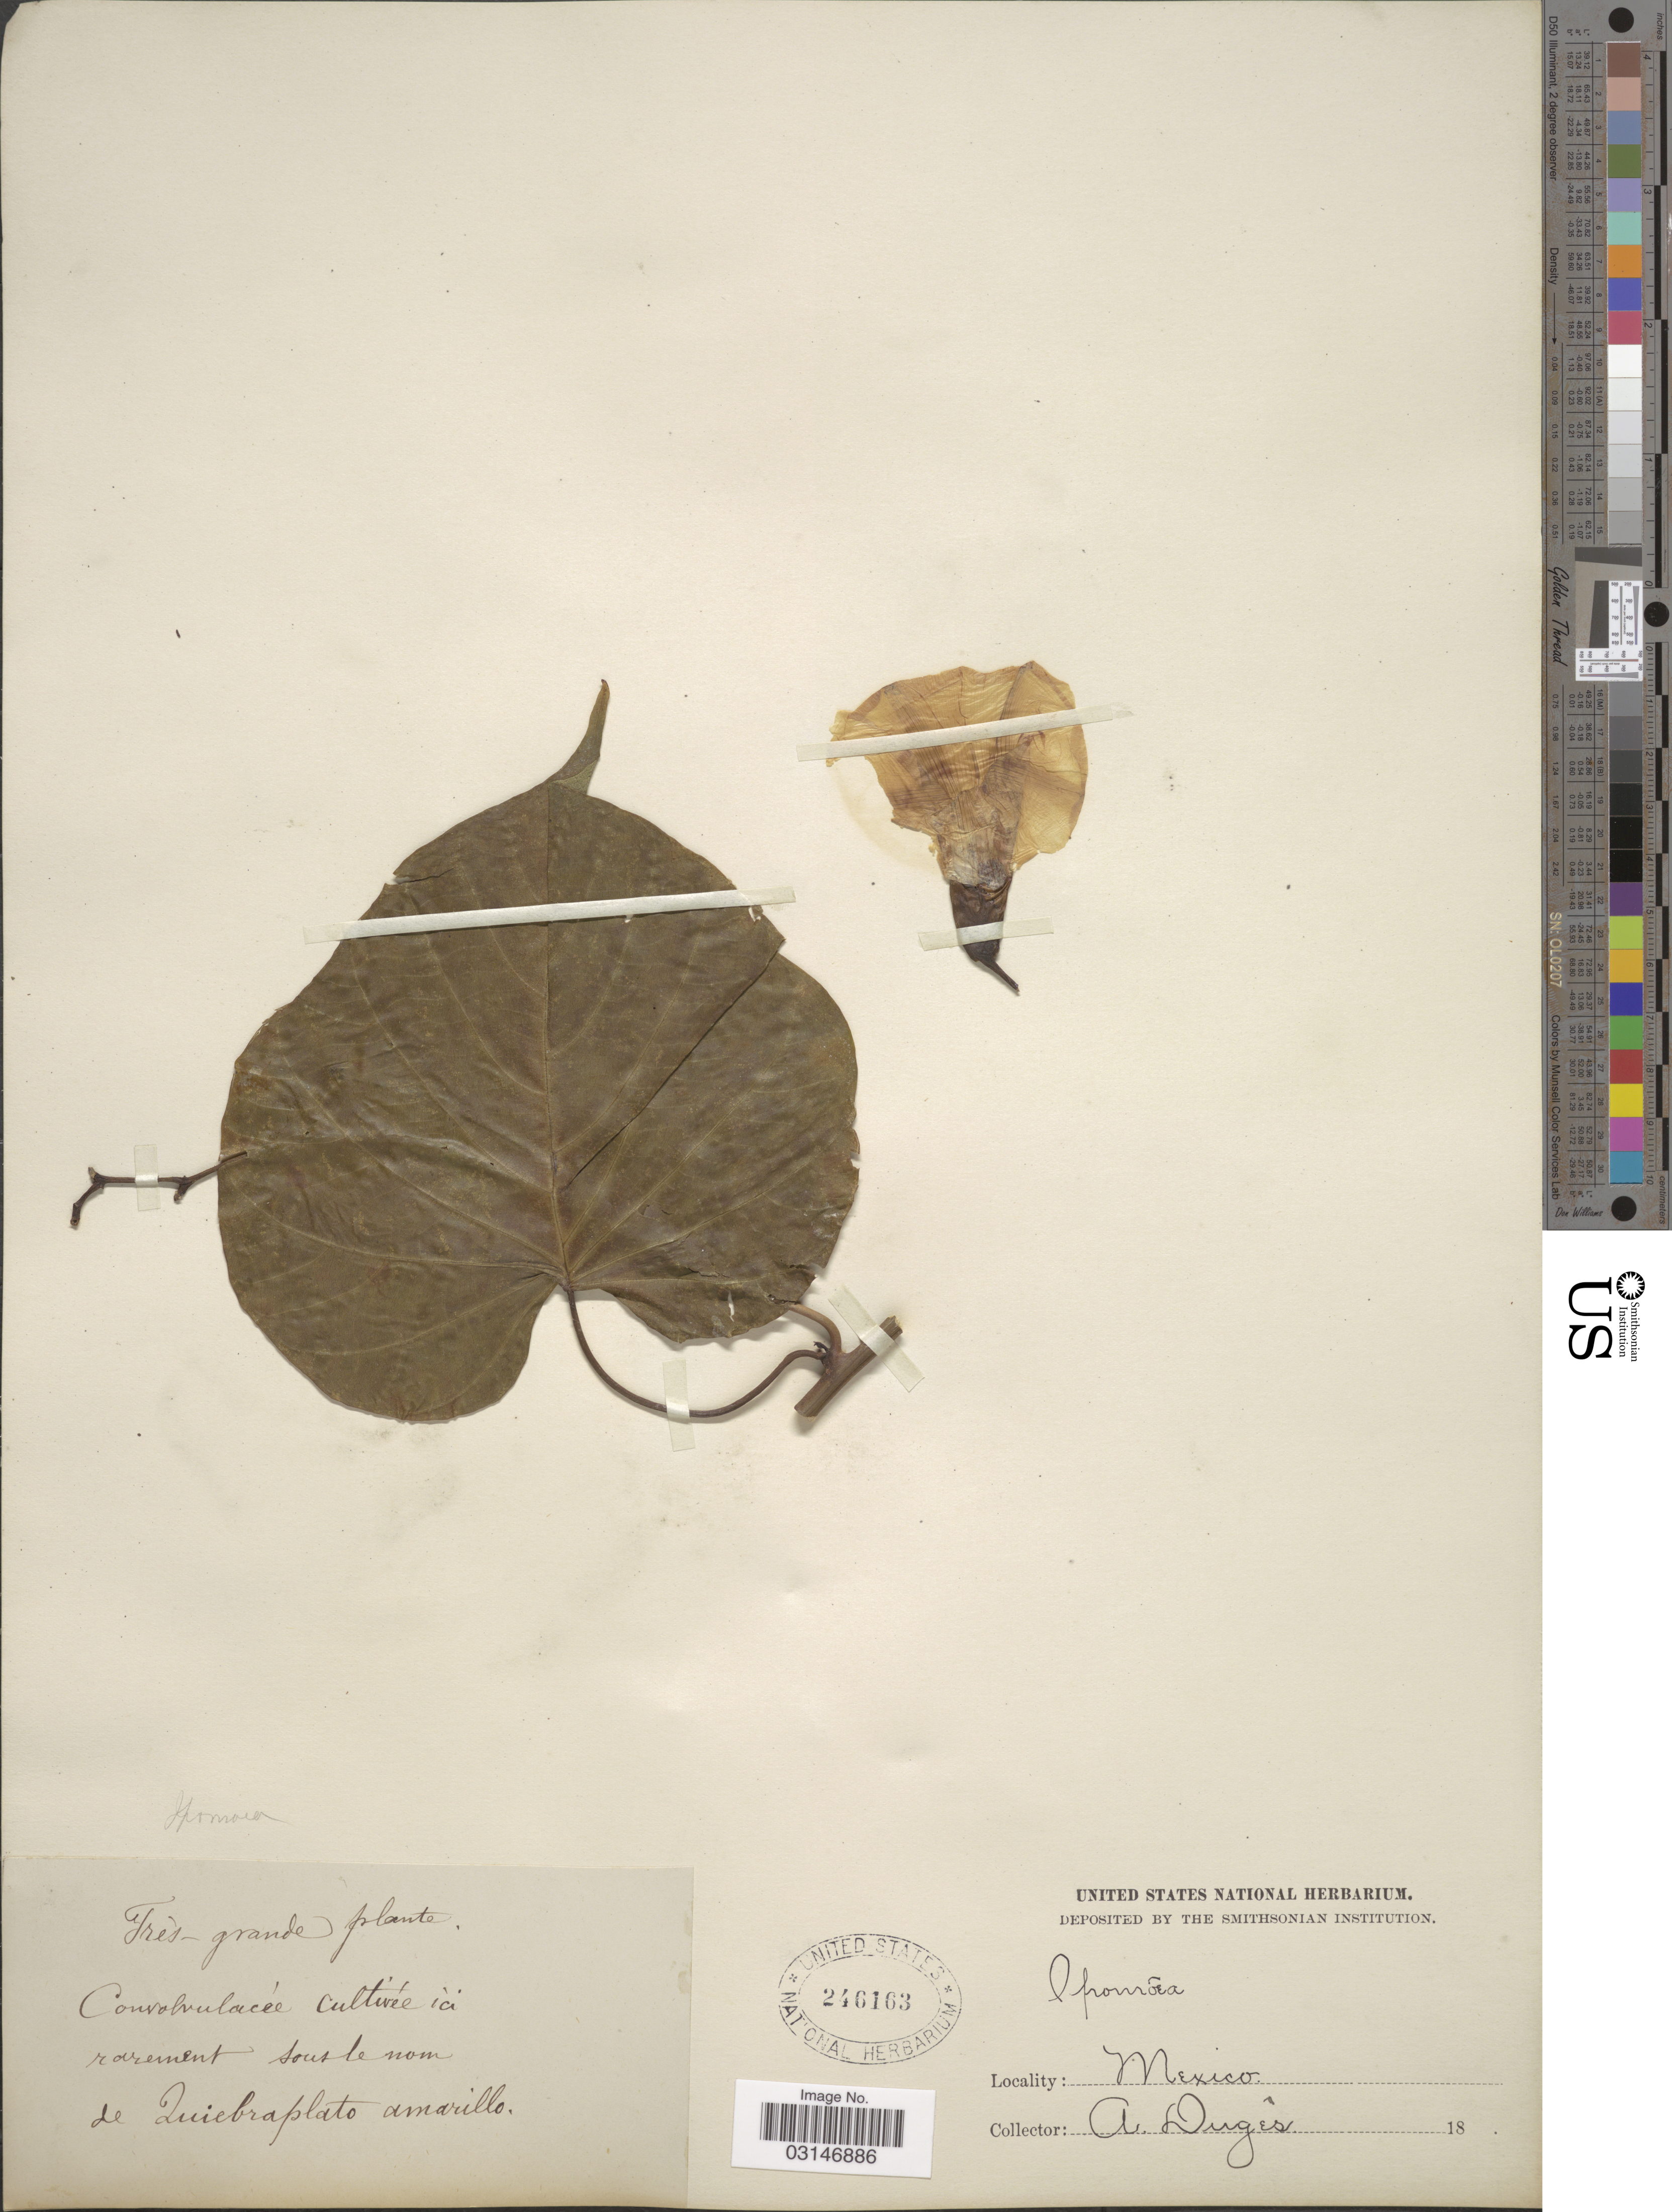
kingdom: Plantae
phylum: Tracheophyta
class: Magnoliopsida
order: Solanales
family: Convolvulaceae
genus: Distimake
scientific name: Distimake discoidesperma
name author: (Donn. Sm.) A. R. Simões & Sim.-Bianch.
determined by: Strong, Mark T., (BOT), Smithsonian Institution - National Museum of Natural History (UNITED STATES)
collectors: A. Dugès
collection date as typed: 18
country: Mexico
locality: Quiebraplato amarillo.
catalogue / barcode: US 246163